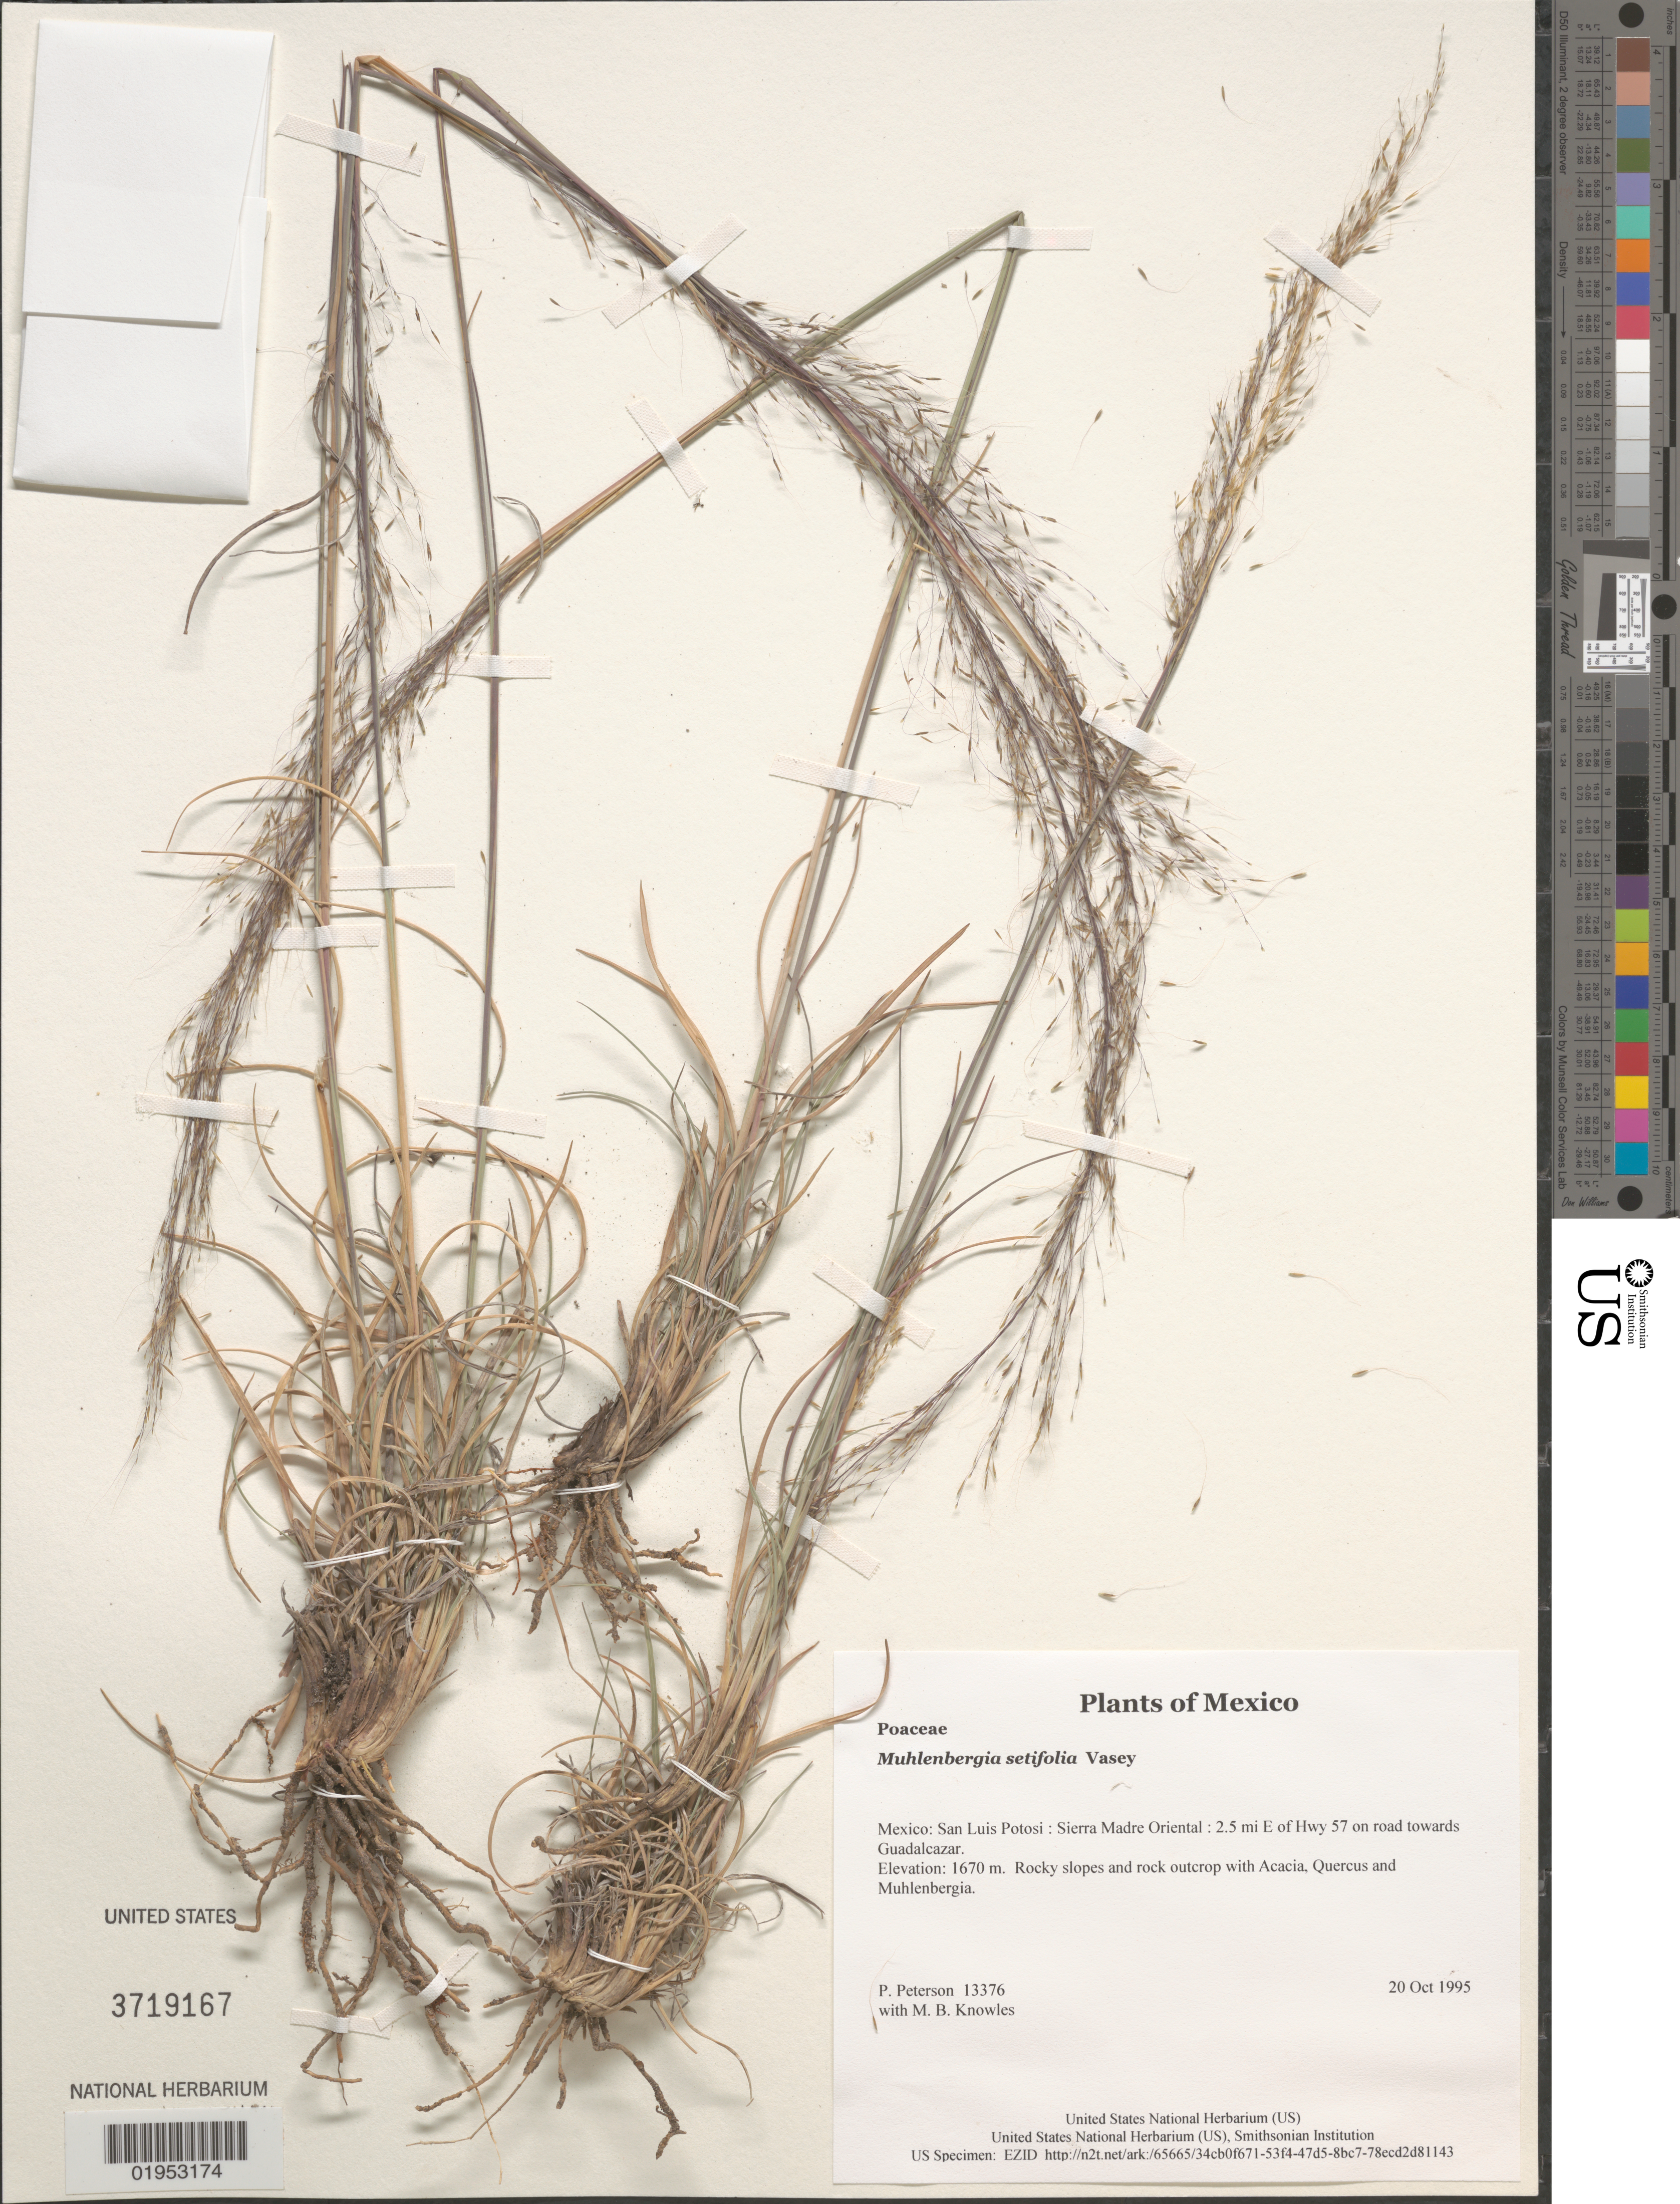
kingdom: Plantae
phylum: Tracheophyta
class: Liliopsida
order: Poales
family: Poaceae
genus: Muhlenbergia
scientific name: Muhlenbergia setifolia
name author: Vasey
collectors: P. M. Peterson & M. B. Knowles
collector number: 13376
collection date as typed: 20 Oct 1995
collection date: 1995-10-20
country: Mexico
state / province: San Luis Potosi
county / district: Sierra Madre Oriental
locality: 2.5 mi E of Hwy 57 on road towards Guadalcazar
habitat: Rocky slopes and rock outcrop with Acacia, Quercus and Muhlenbergia.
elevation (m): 1670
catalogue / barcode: US 3719167